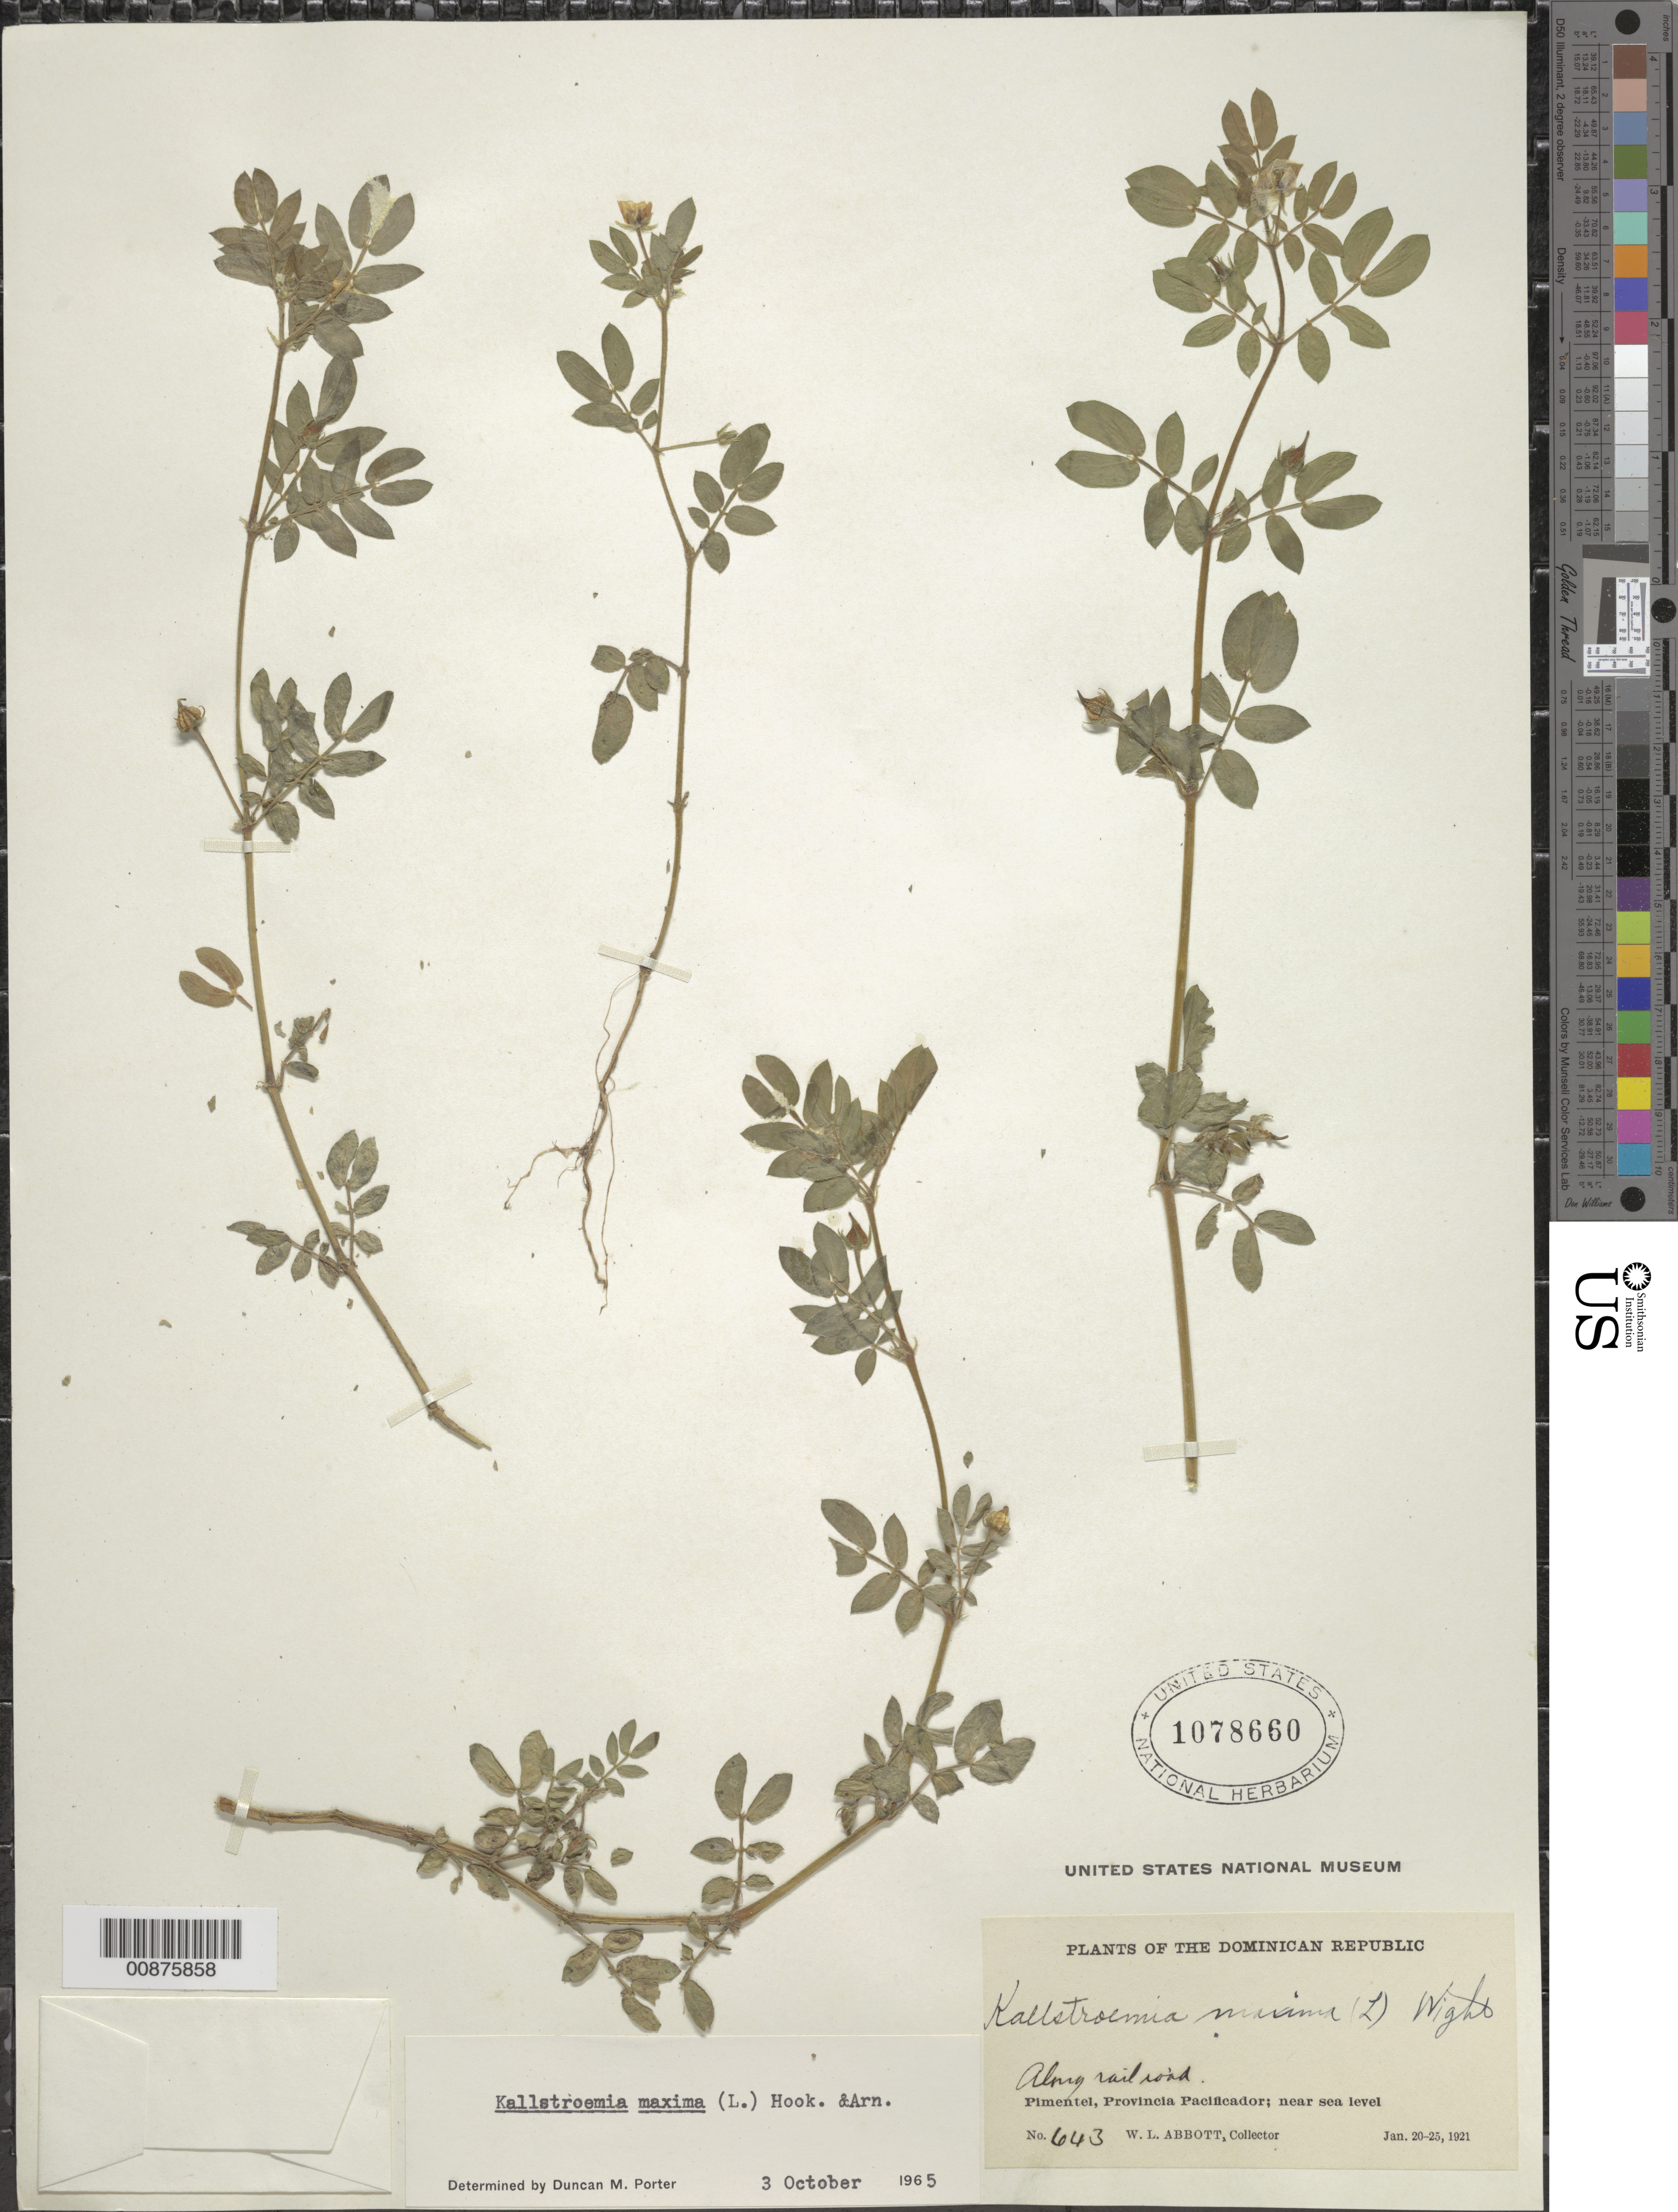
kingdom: Plantae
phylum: Tracheophyta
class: Magnoliopsida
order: Zygophyllales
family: Zygophyllaceae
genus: Kallstroemia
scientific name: Kallstroemia maxima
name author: (L.) Hook. & Arn.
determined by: Porter, D. M.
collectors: W. L. Abbott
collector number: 643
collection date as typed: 20 Jan 1921 to 25 Jan 1921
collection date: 1921-01-20/1921-01-25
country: Dominican Republic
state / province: Duarte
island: Hispaniola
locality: Pimentel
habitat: Along railroad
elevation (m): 0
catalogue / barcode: US 1078660